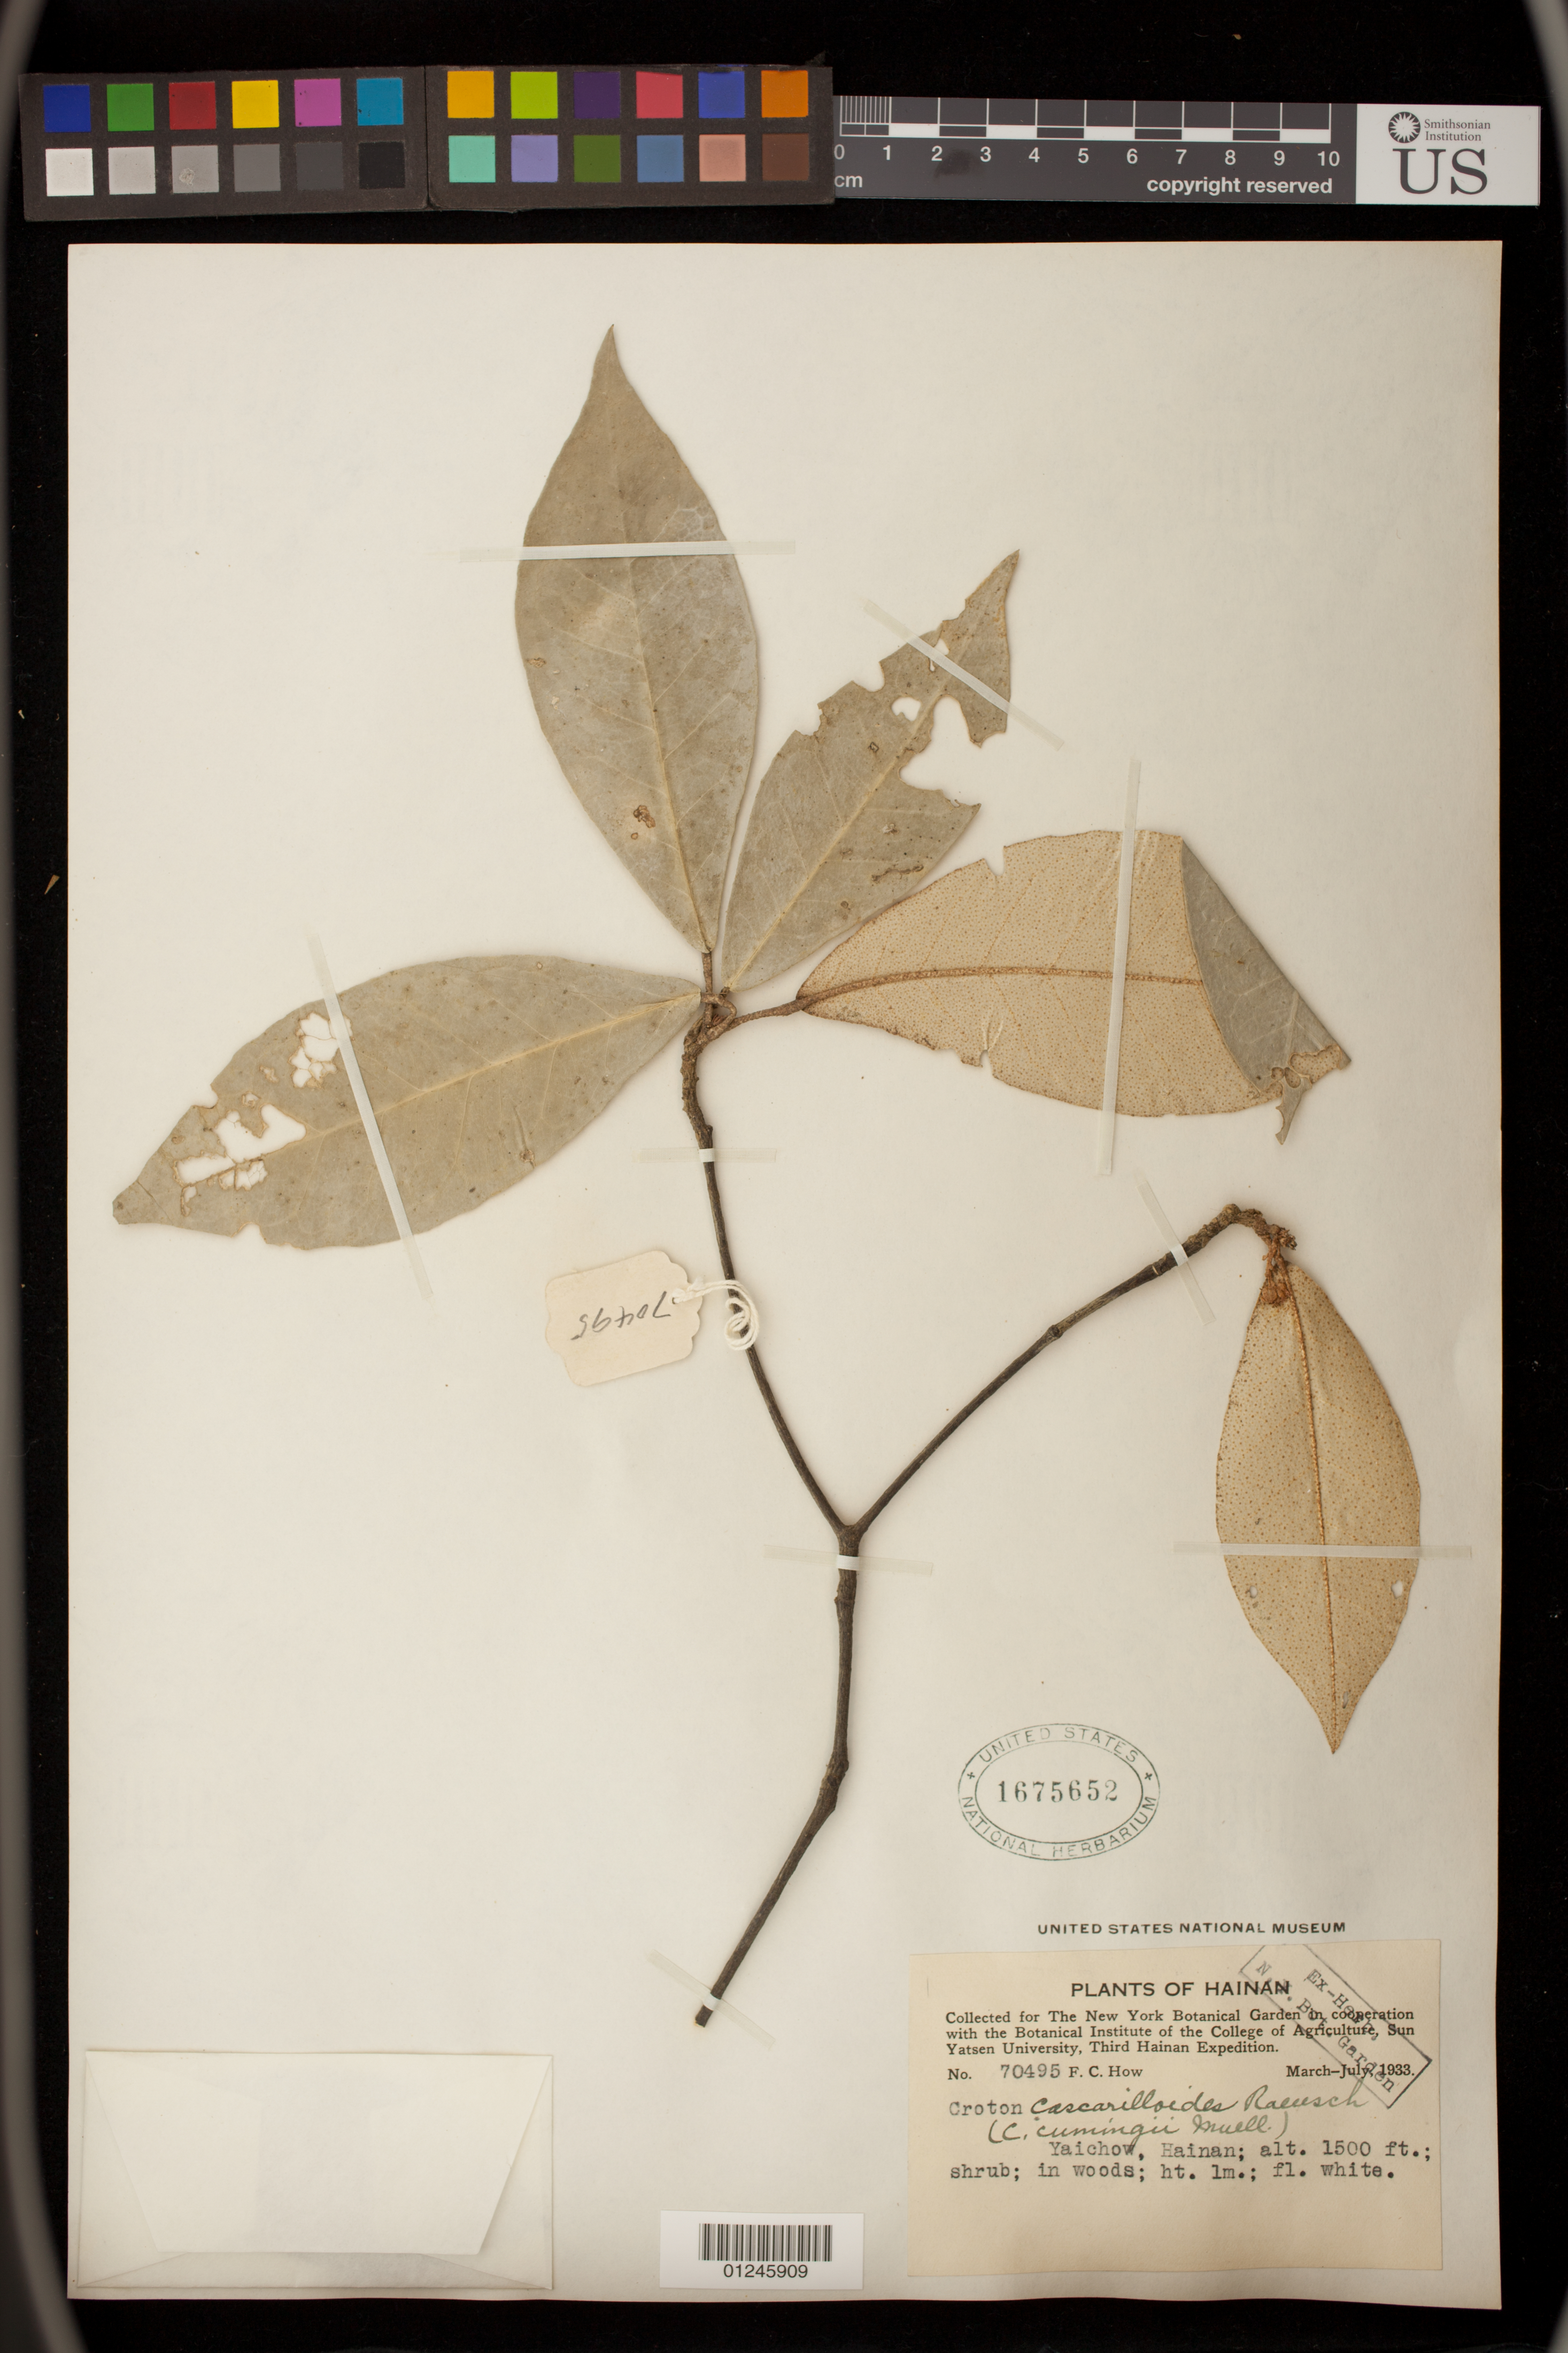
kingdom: Plantae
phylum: Tracheophyta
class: Magnoliopsida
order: Malpighiales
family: Euphorbiaceae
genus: Croton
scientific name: Croton cascarilloides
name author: Raeusch.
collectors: F. C. How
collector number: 70495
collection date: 1933-03/1933-07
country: China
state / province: Hainan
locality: Yaicho, in woods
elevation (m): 457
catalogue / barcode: US 1675652